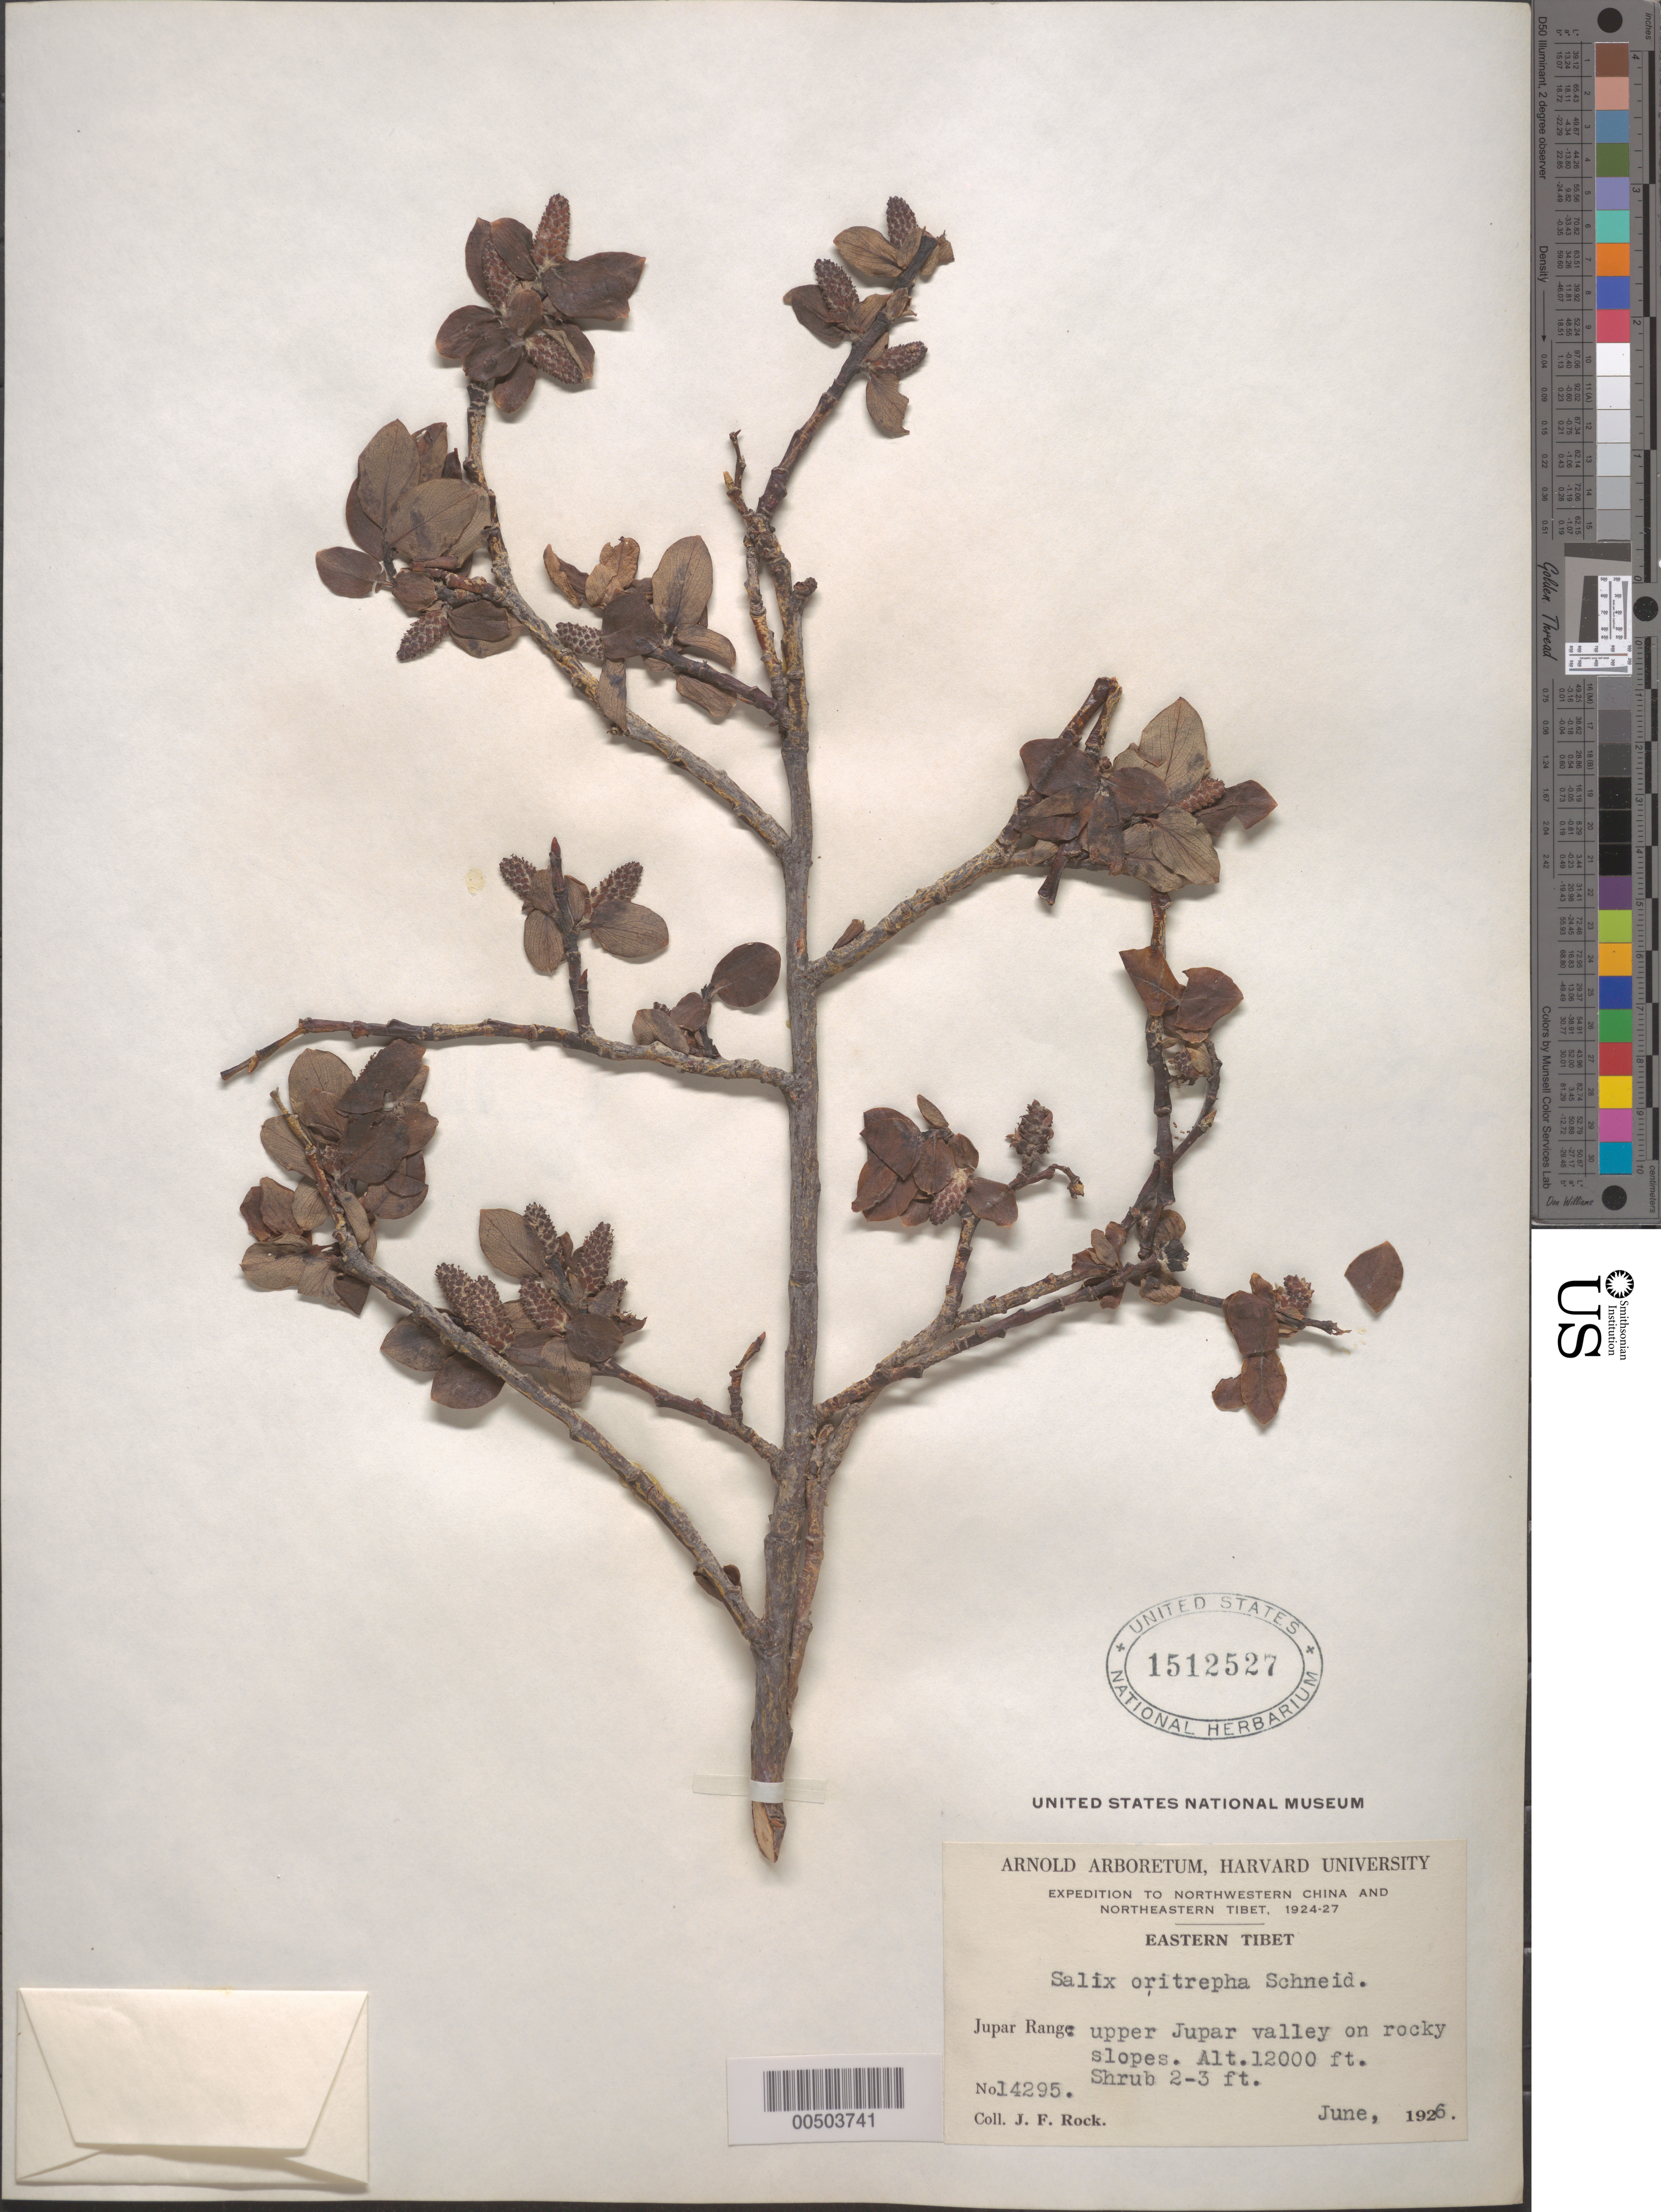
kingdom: Plantae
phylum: Tracheophyta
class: Magnoliopsida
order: Malpighiales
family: Salicaceae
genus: Salix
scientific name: Salix oritrepha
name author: C.K. Schneid.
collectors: J. F. Rock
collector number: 14295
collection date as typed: Jun 1926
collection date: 1926-06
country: China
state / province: Xizang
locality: Jupar Range: upper Jupar valley on rocky slopes.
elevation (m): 3658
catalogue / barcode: US 1512527